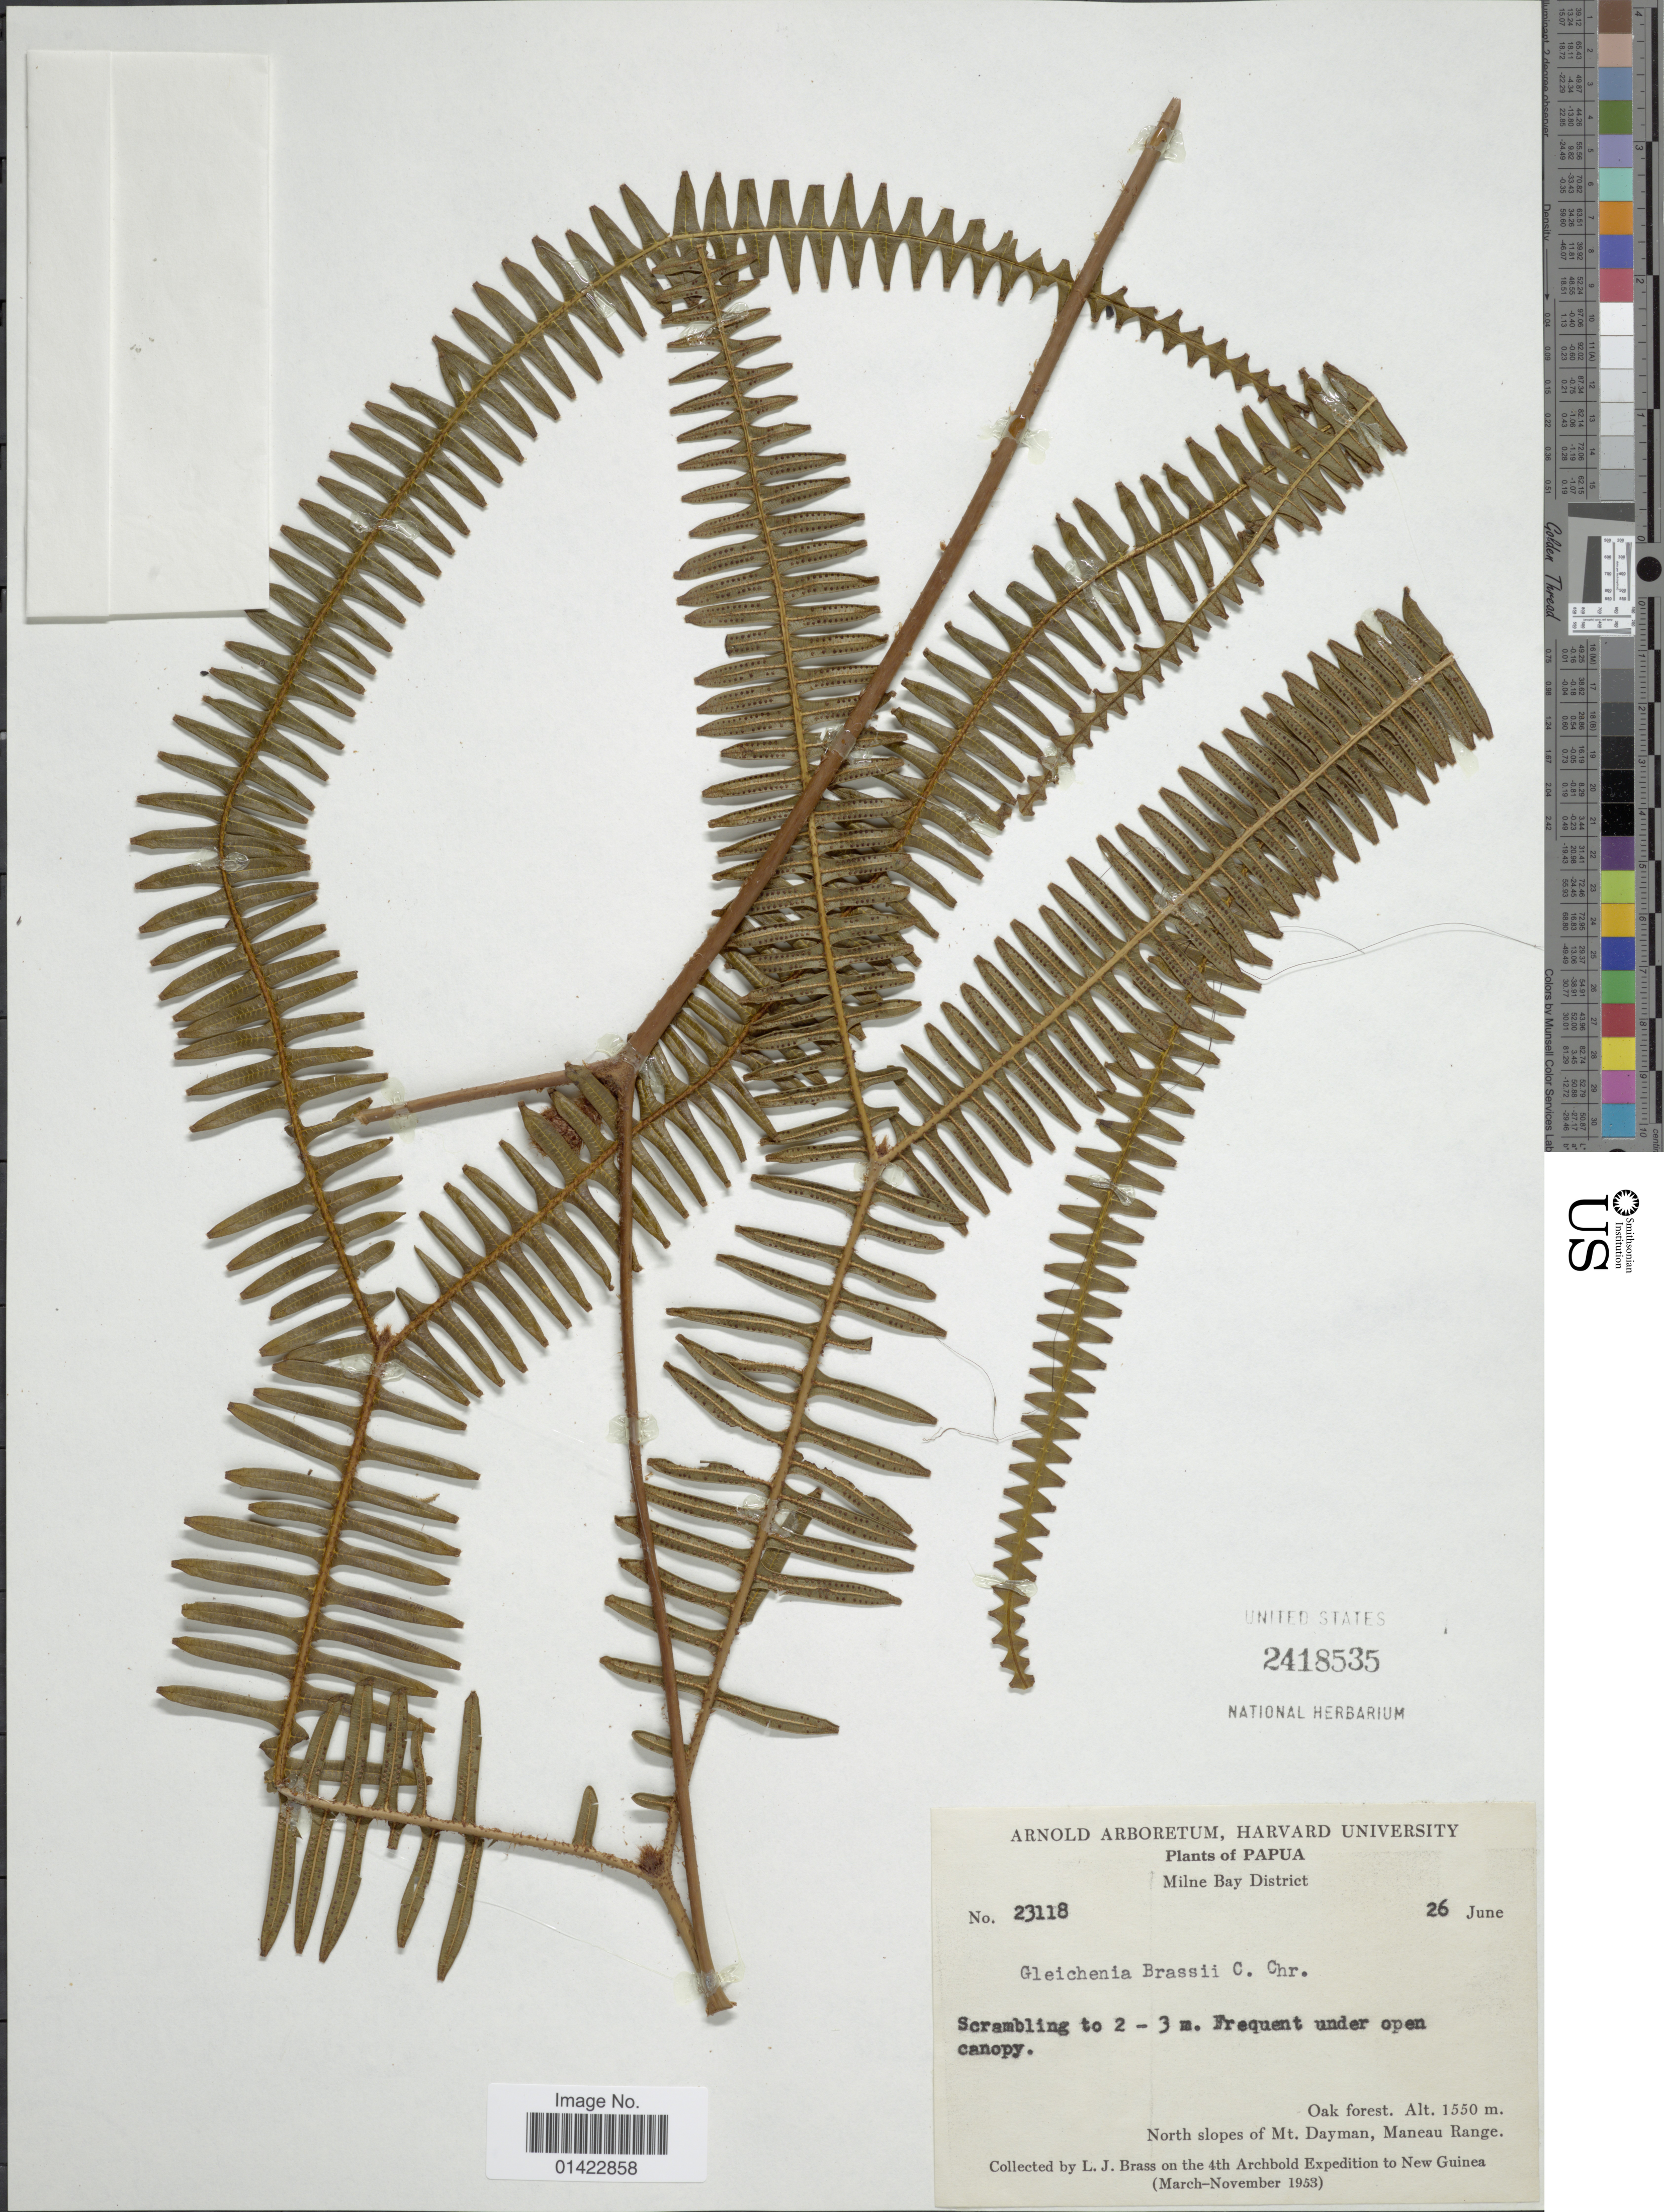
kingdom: Plantae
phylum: Tracheophyta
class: Polypodiopsida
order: Gleicheniales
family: Gleicheniaceae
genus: Sticherus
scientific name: Sticherus brassii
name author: (C. Chr.) Copel.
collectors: L. J. Brass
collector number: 23118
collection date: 1953-06-26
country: Papua New Guinea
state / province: Milne Bay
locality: Papua. Oak forest. North slopes of Mt. Dayman, Maneau Range.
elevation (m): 1550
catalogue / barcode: US 2418535